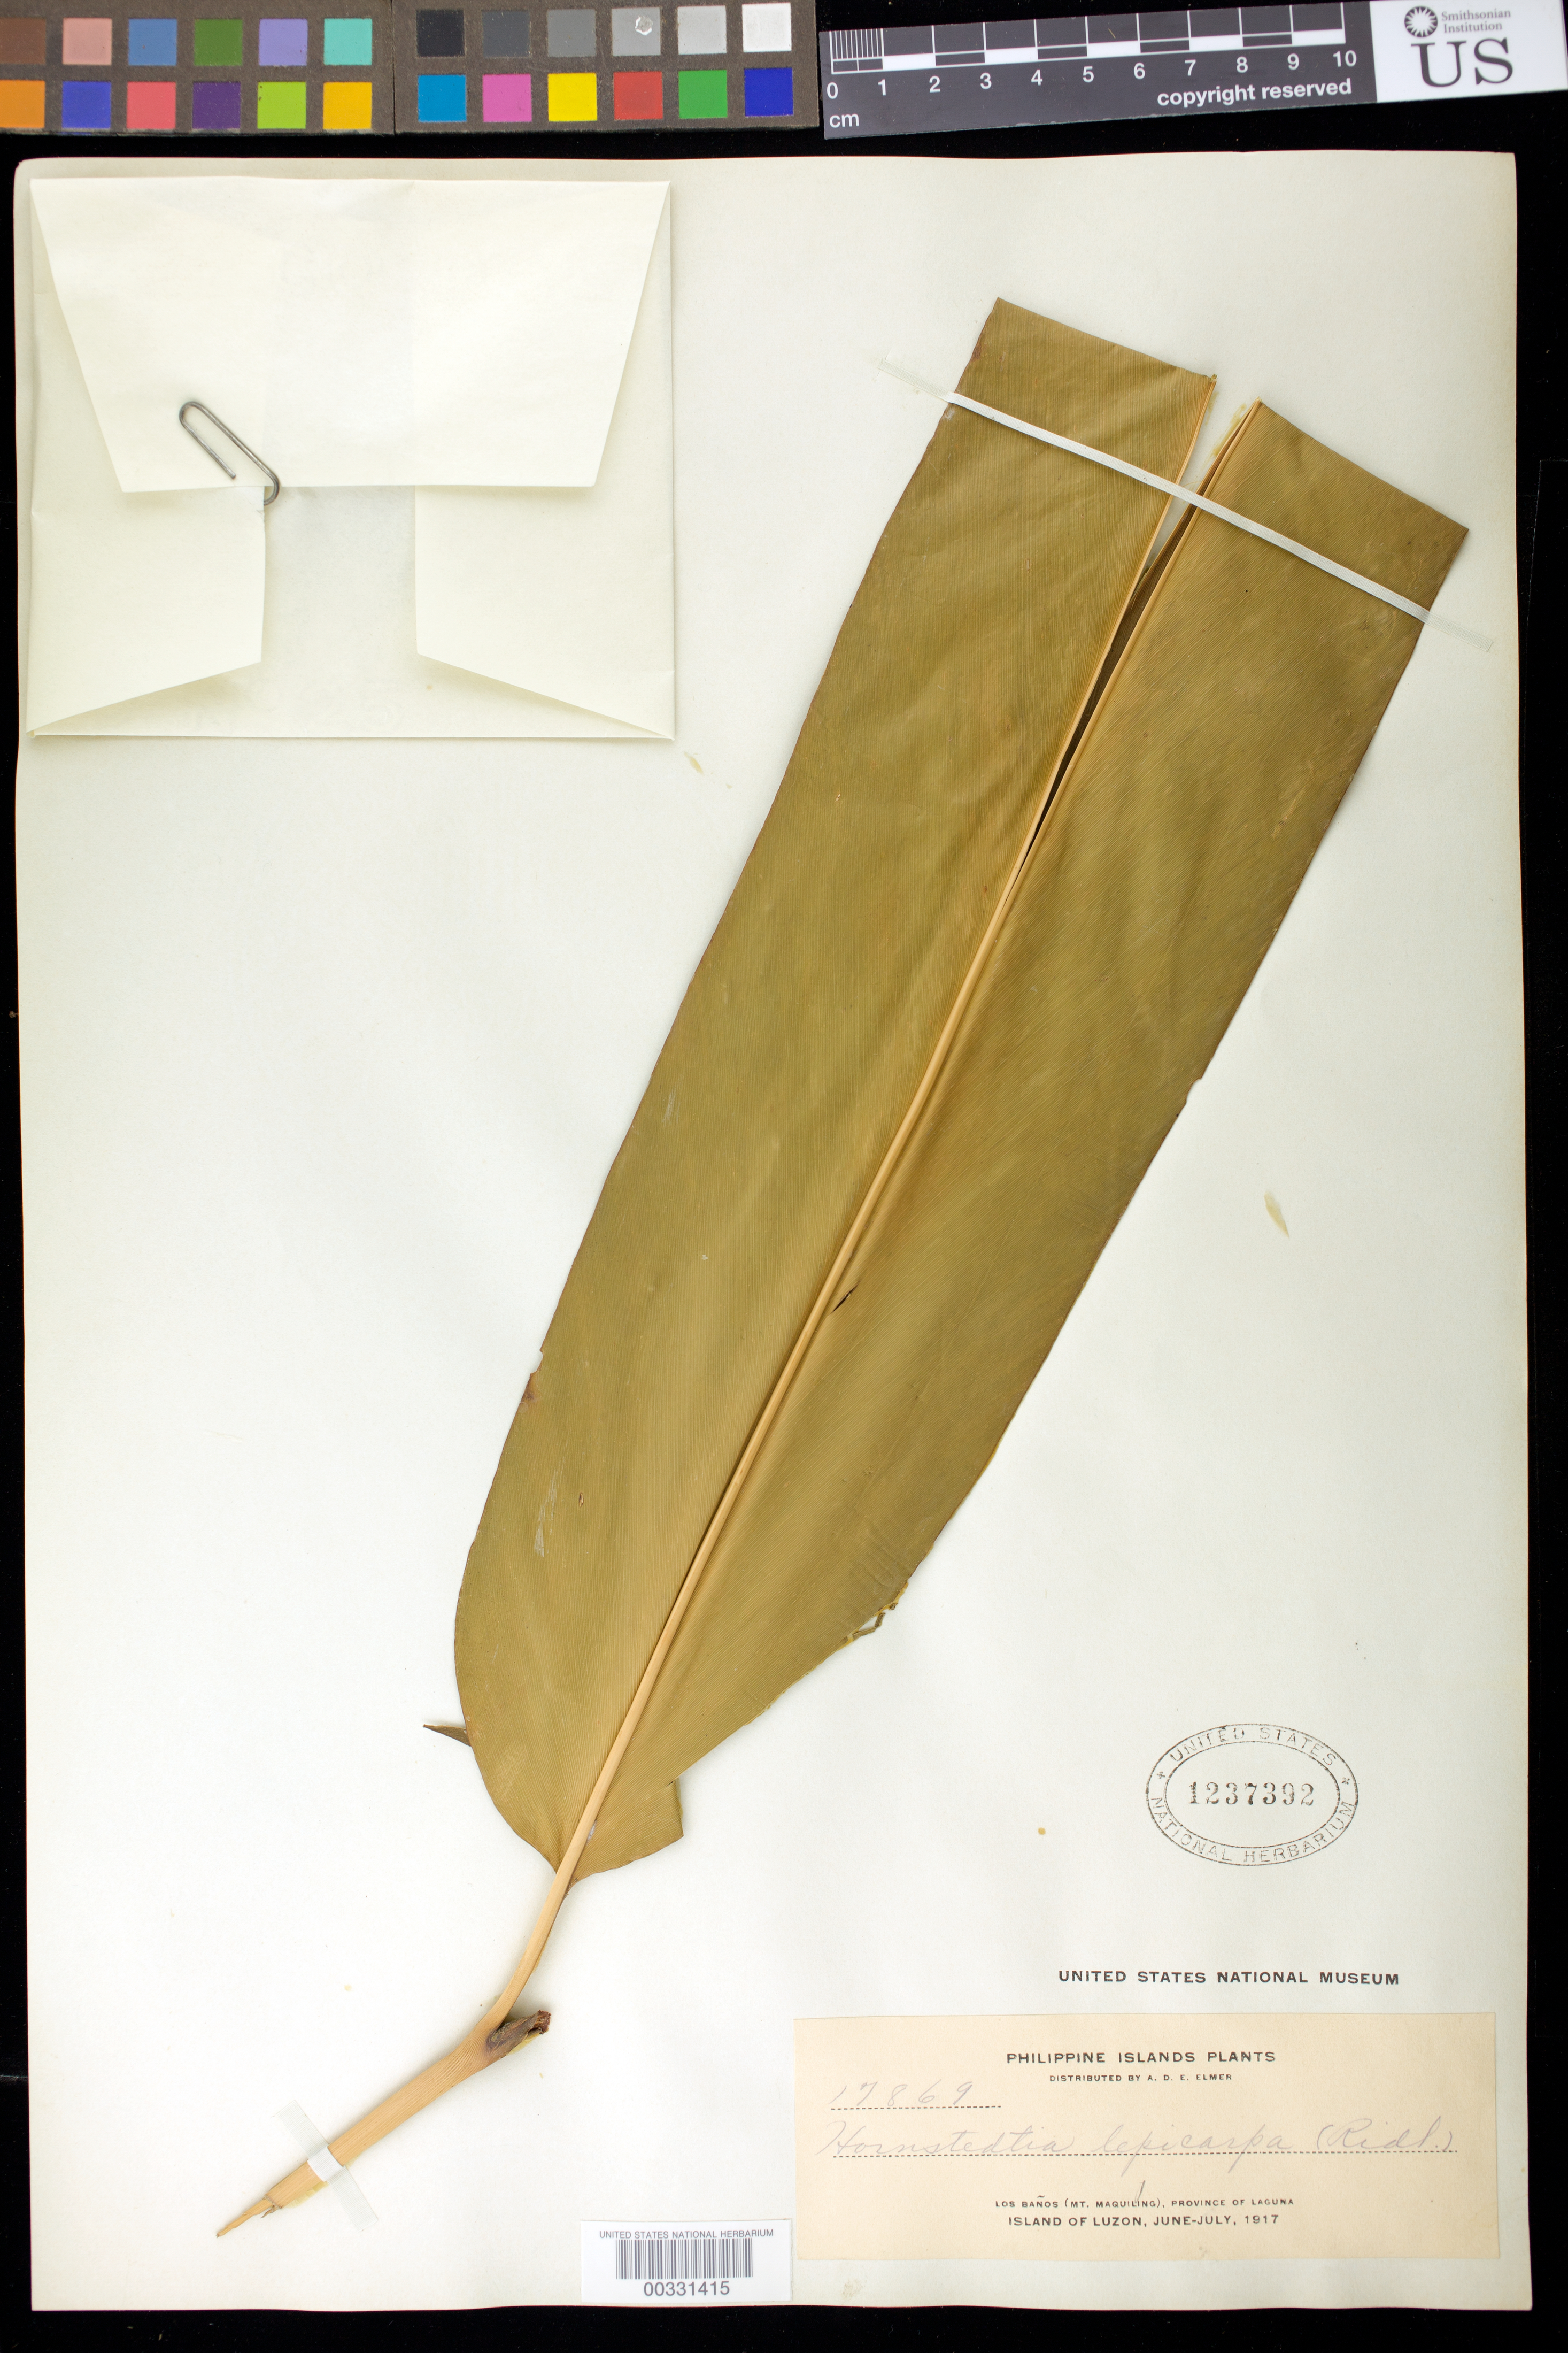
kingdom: Plantae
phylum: Tracheophyta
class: Liliopsida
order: Zingiberales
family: Zingiberaceae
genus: Etlingera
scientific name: Etlingera alba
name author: (K. Schum.) A.D. Poulsen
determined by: Docot, Rudolph Valentino A.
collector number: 17869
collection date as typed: Jun 1917 to -- Jul 1917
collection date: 1917-06/1917-07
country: Philippines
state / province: Calabarzon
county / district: Laguna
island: Luzon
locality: Los banos (mt maquiling)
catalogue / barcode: US 1237392